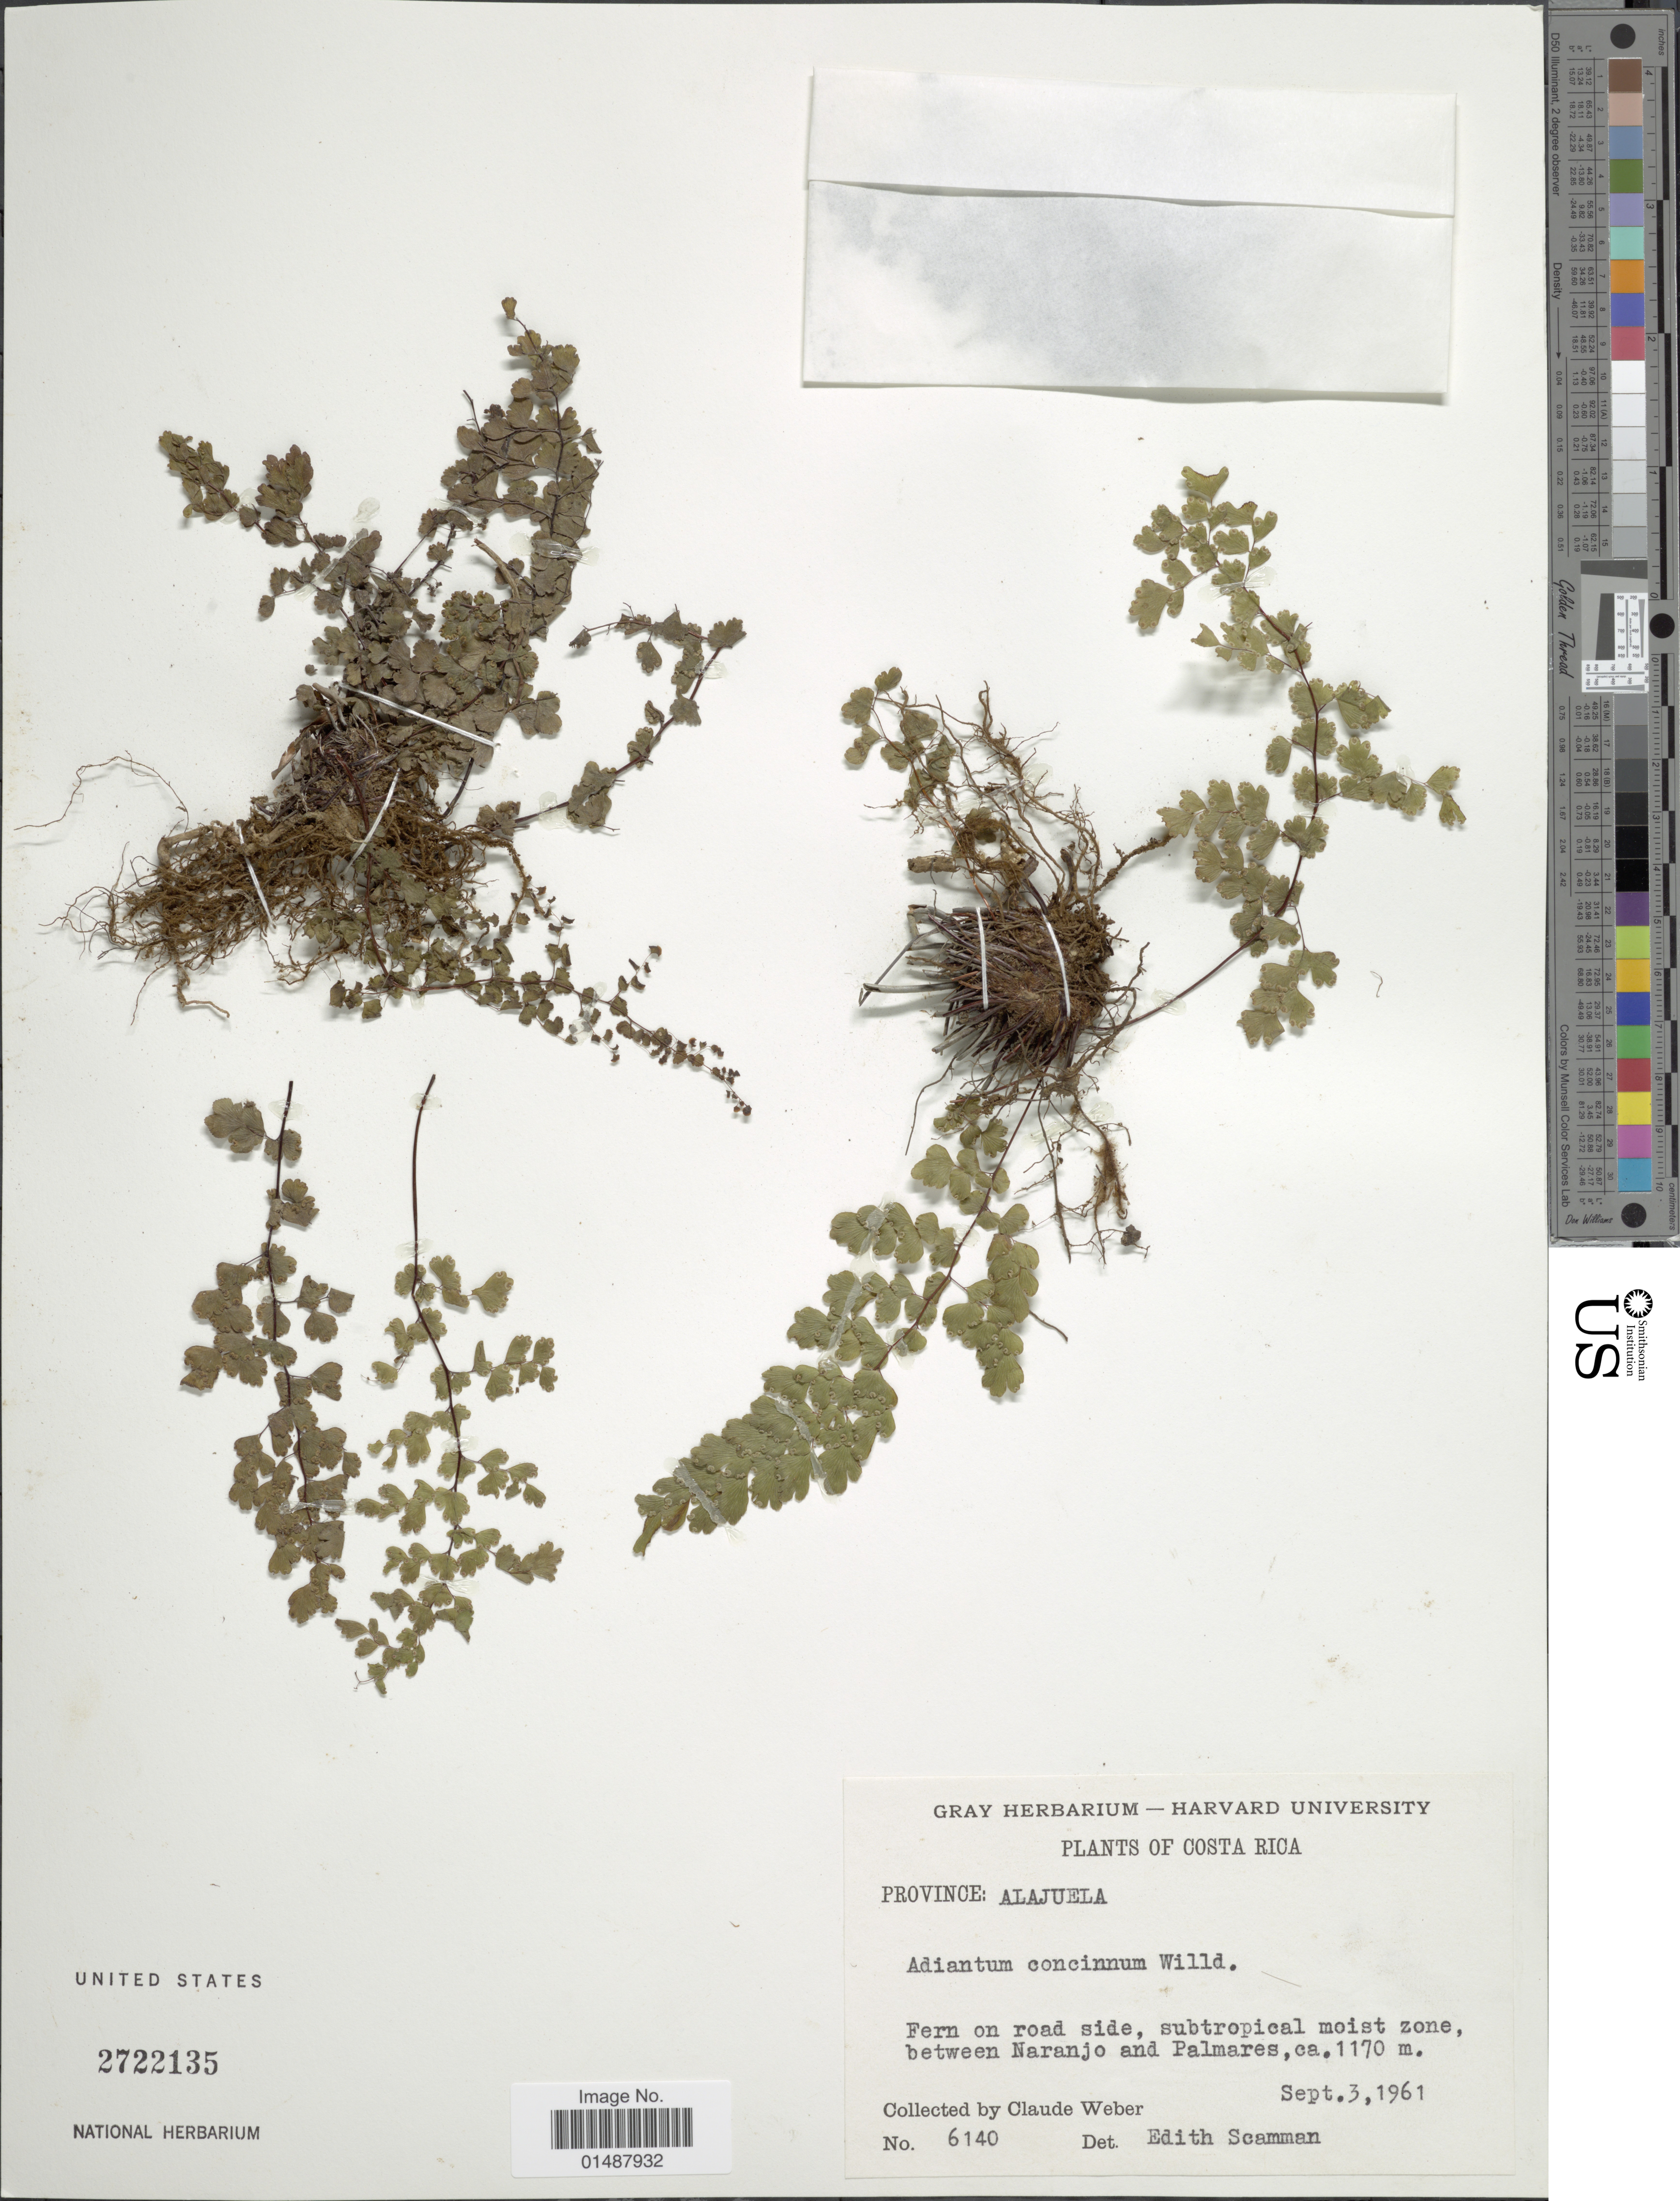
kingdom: Plantae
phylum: Tracheophyta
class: Polypodiopsida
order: Polypodiales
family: Pteridaceae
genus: Adiantum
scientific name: Adiantum concinnum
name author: Humb. & Bonpl. ex Willd.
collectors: C. I. Weber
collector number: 6140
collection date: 1961-09-03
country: Costa Rica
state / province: Alajuela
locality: Fern on road side, subtropical moist zone, between Naranjo and Palmares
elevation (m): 1170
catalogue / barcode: US 2722135